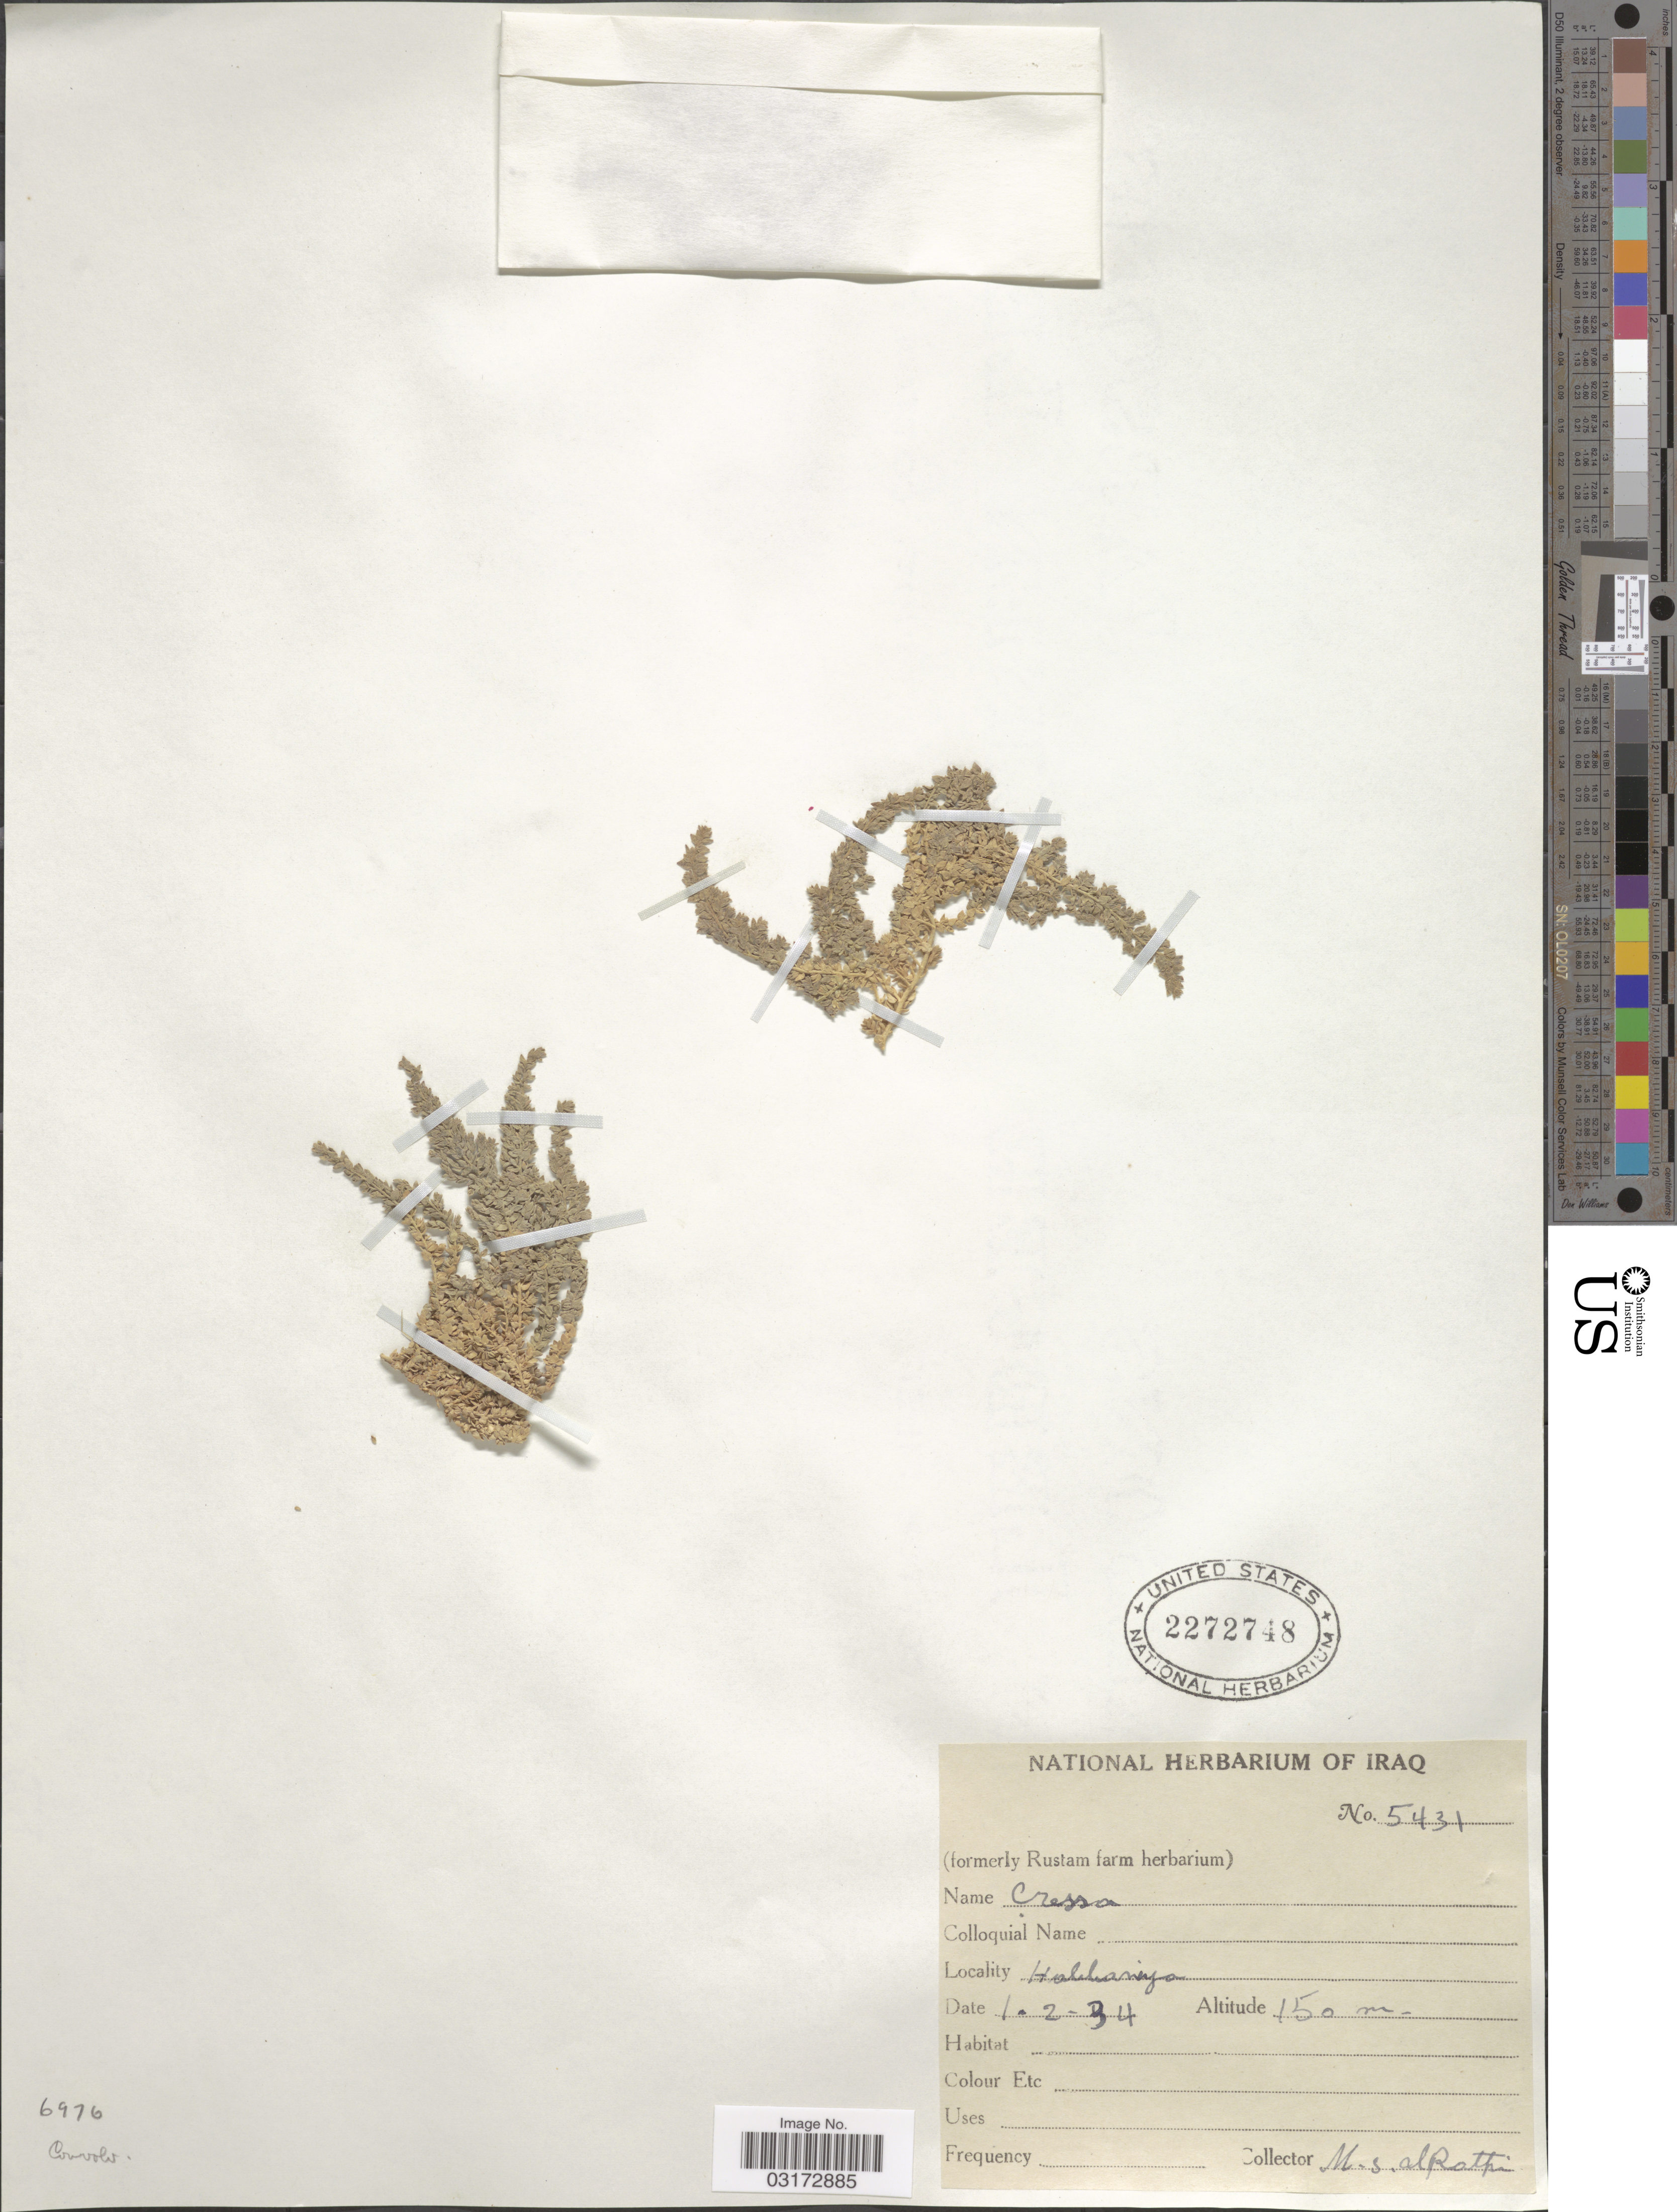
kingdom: Plantae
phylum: Tracheophyta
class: Magnoliopsida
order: Solanales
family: Convolvulaceae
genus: Cressa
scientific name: Cressa sp.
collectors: M. Al Rathi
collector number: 5431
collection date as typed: Transcribed d/m/y: 1/2/34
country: Iraq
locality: Hakkaniya.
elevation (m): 150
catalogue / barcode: US 2272748